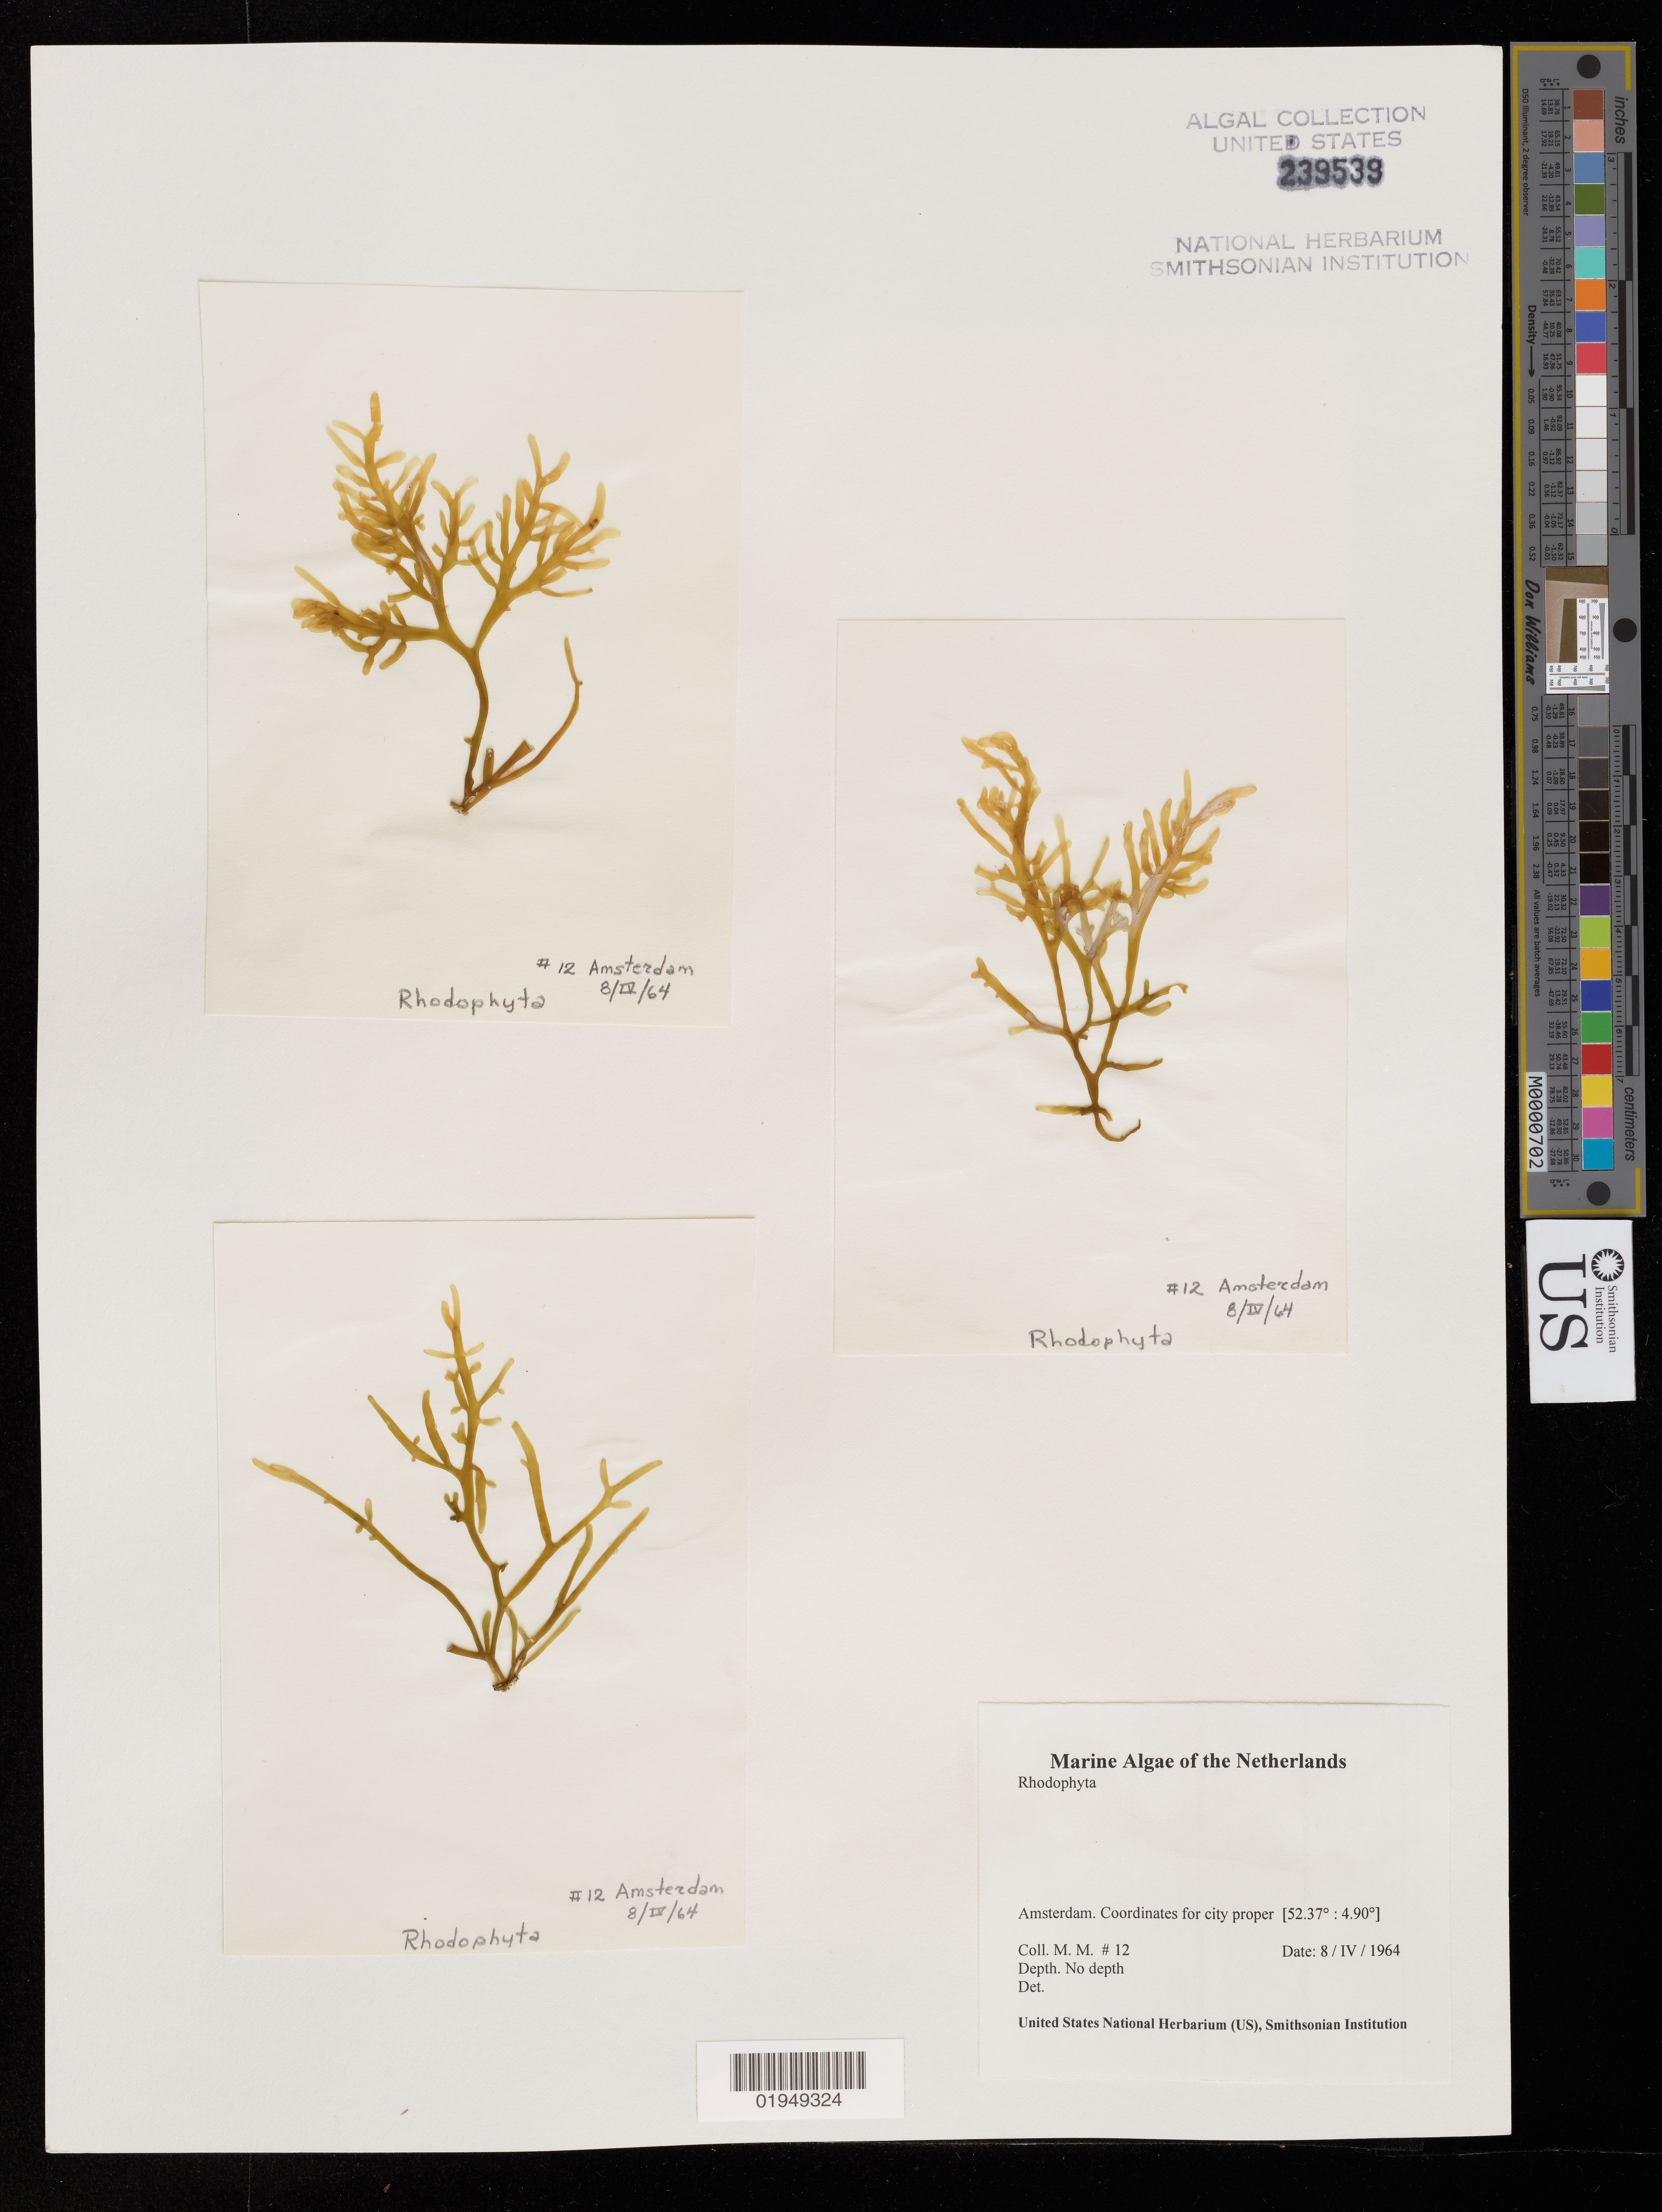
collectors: M. M.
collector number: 12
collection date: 1964-04-08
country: Netherlands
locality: Amsterdam. Coordinates for city proper [52.37° : 4.90°]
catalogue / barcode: US 239539